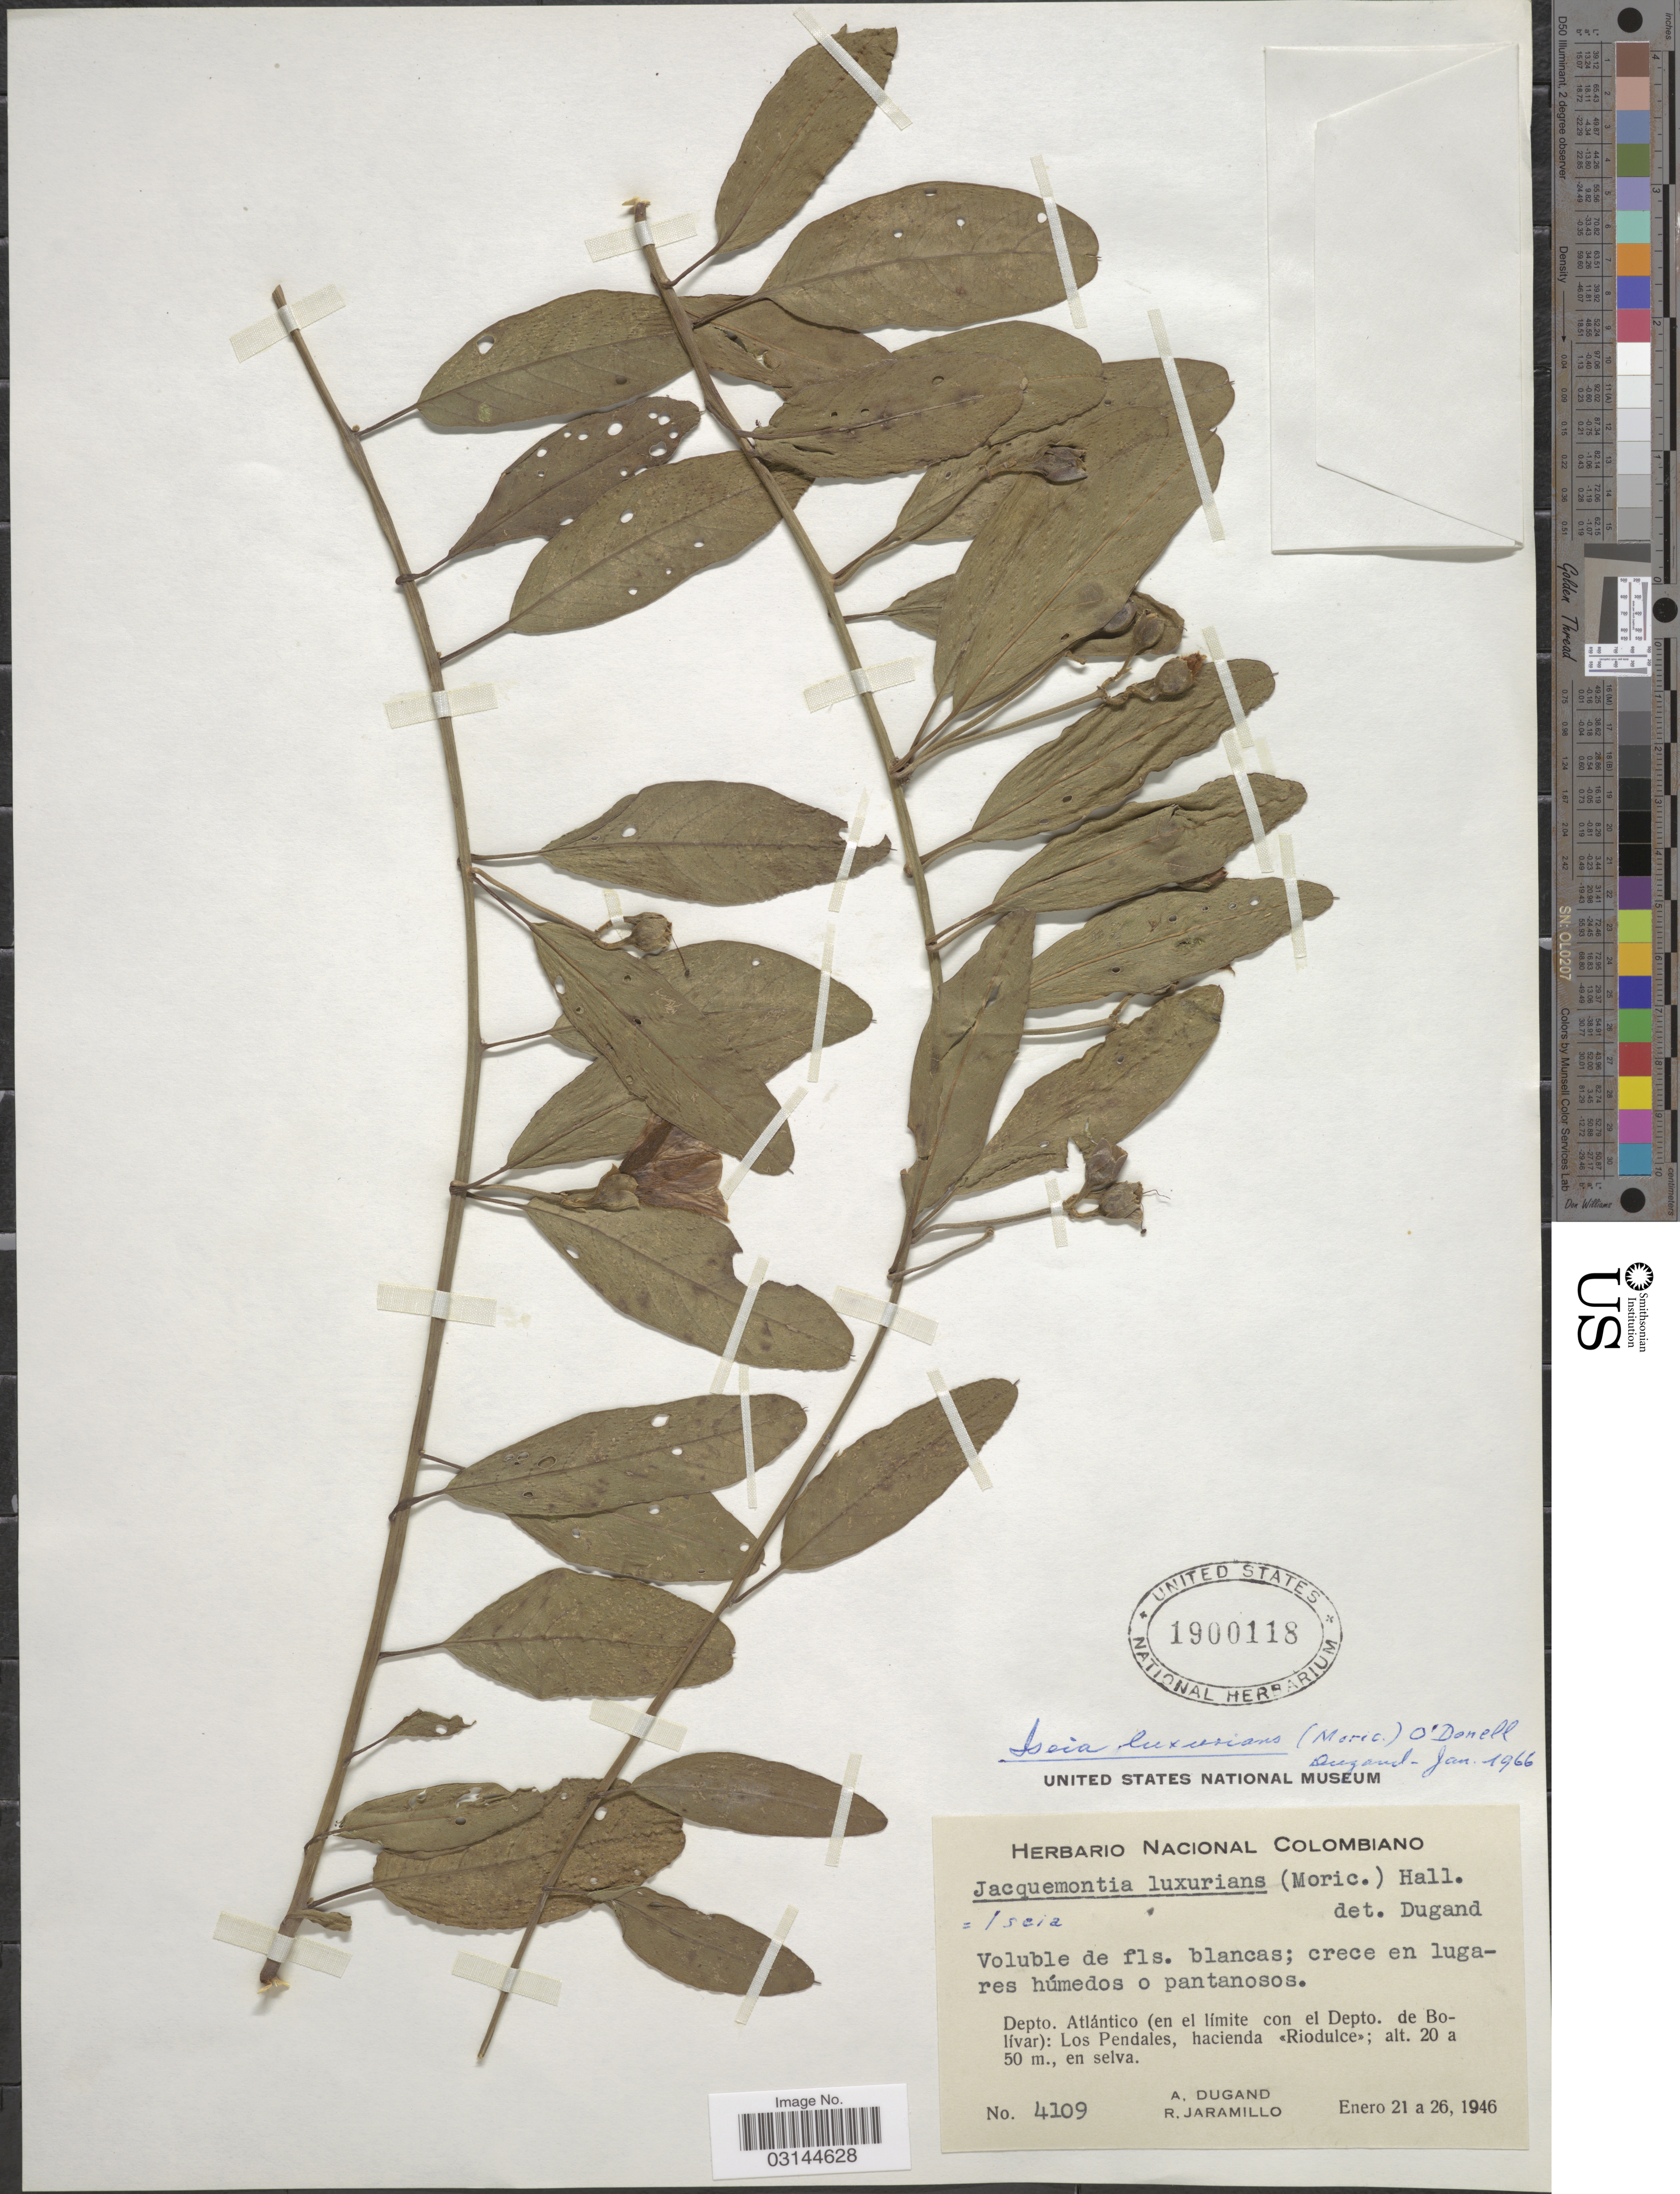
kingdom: Plantae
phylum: Tracheophyta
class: Magnoliopsida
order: Solanales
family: Convolvulaceae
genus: Aniseia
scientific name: Aniseia luxurians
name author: (Moric.) Athiê-Souza & Buril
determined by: Strong, Mark T., (BOT), Smithsonian Institution - National Museum of Natural History (UNITED STATES)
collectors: A. Dugand & R. Jaramillo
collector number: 4109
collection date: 1946-01-21/1946-01-26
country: Colombia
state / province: Atlántico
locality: Depto. Atlántico (en el límite con el Depto. de Bolívar): Los Pendales, hacienda Riodulce.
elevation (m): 20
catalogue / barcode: US 1900118